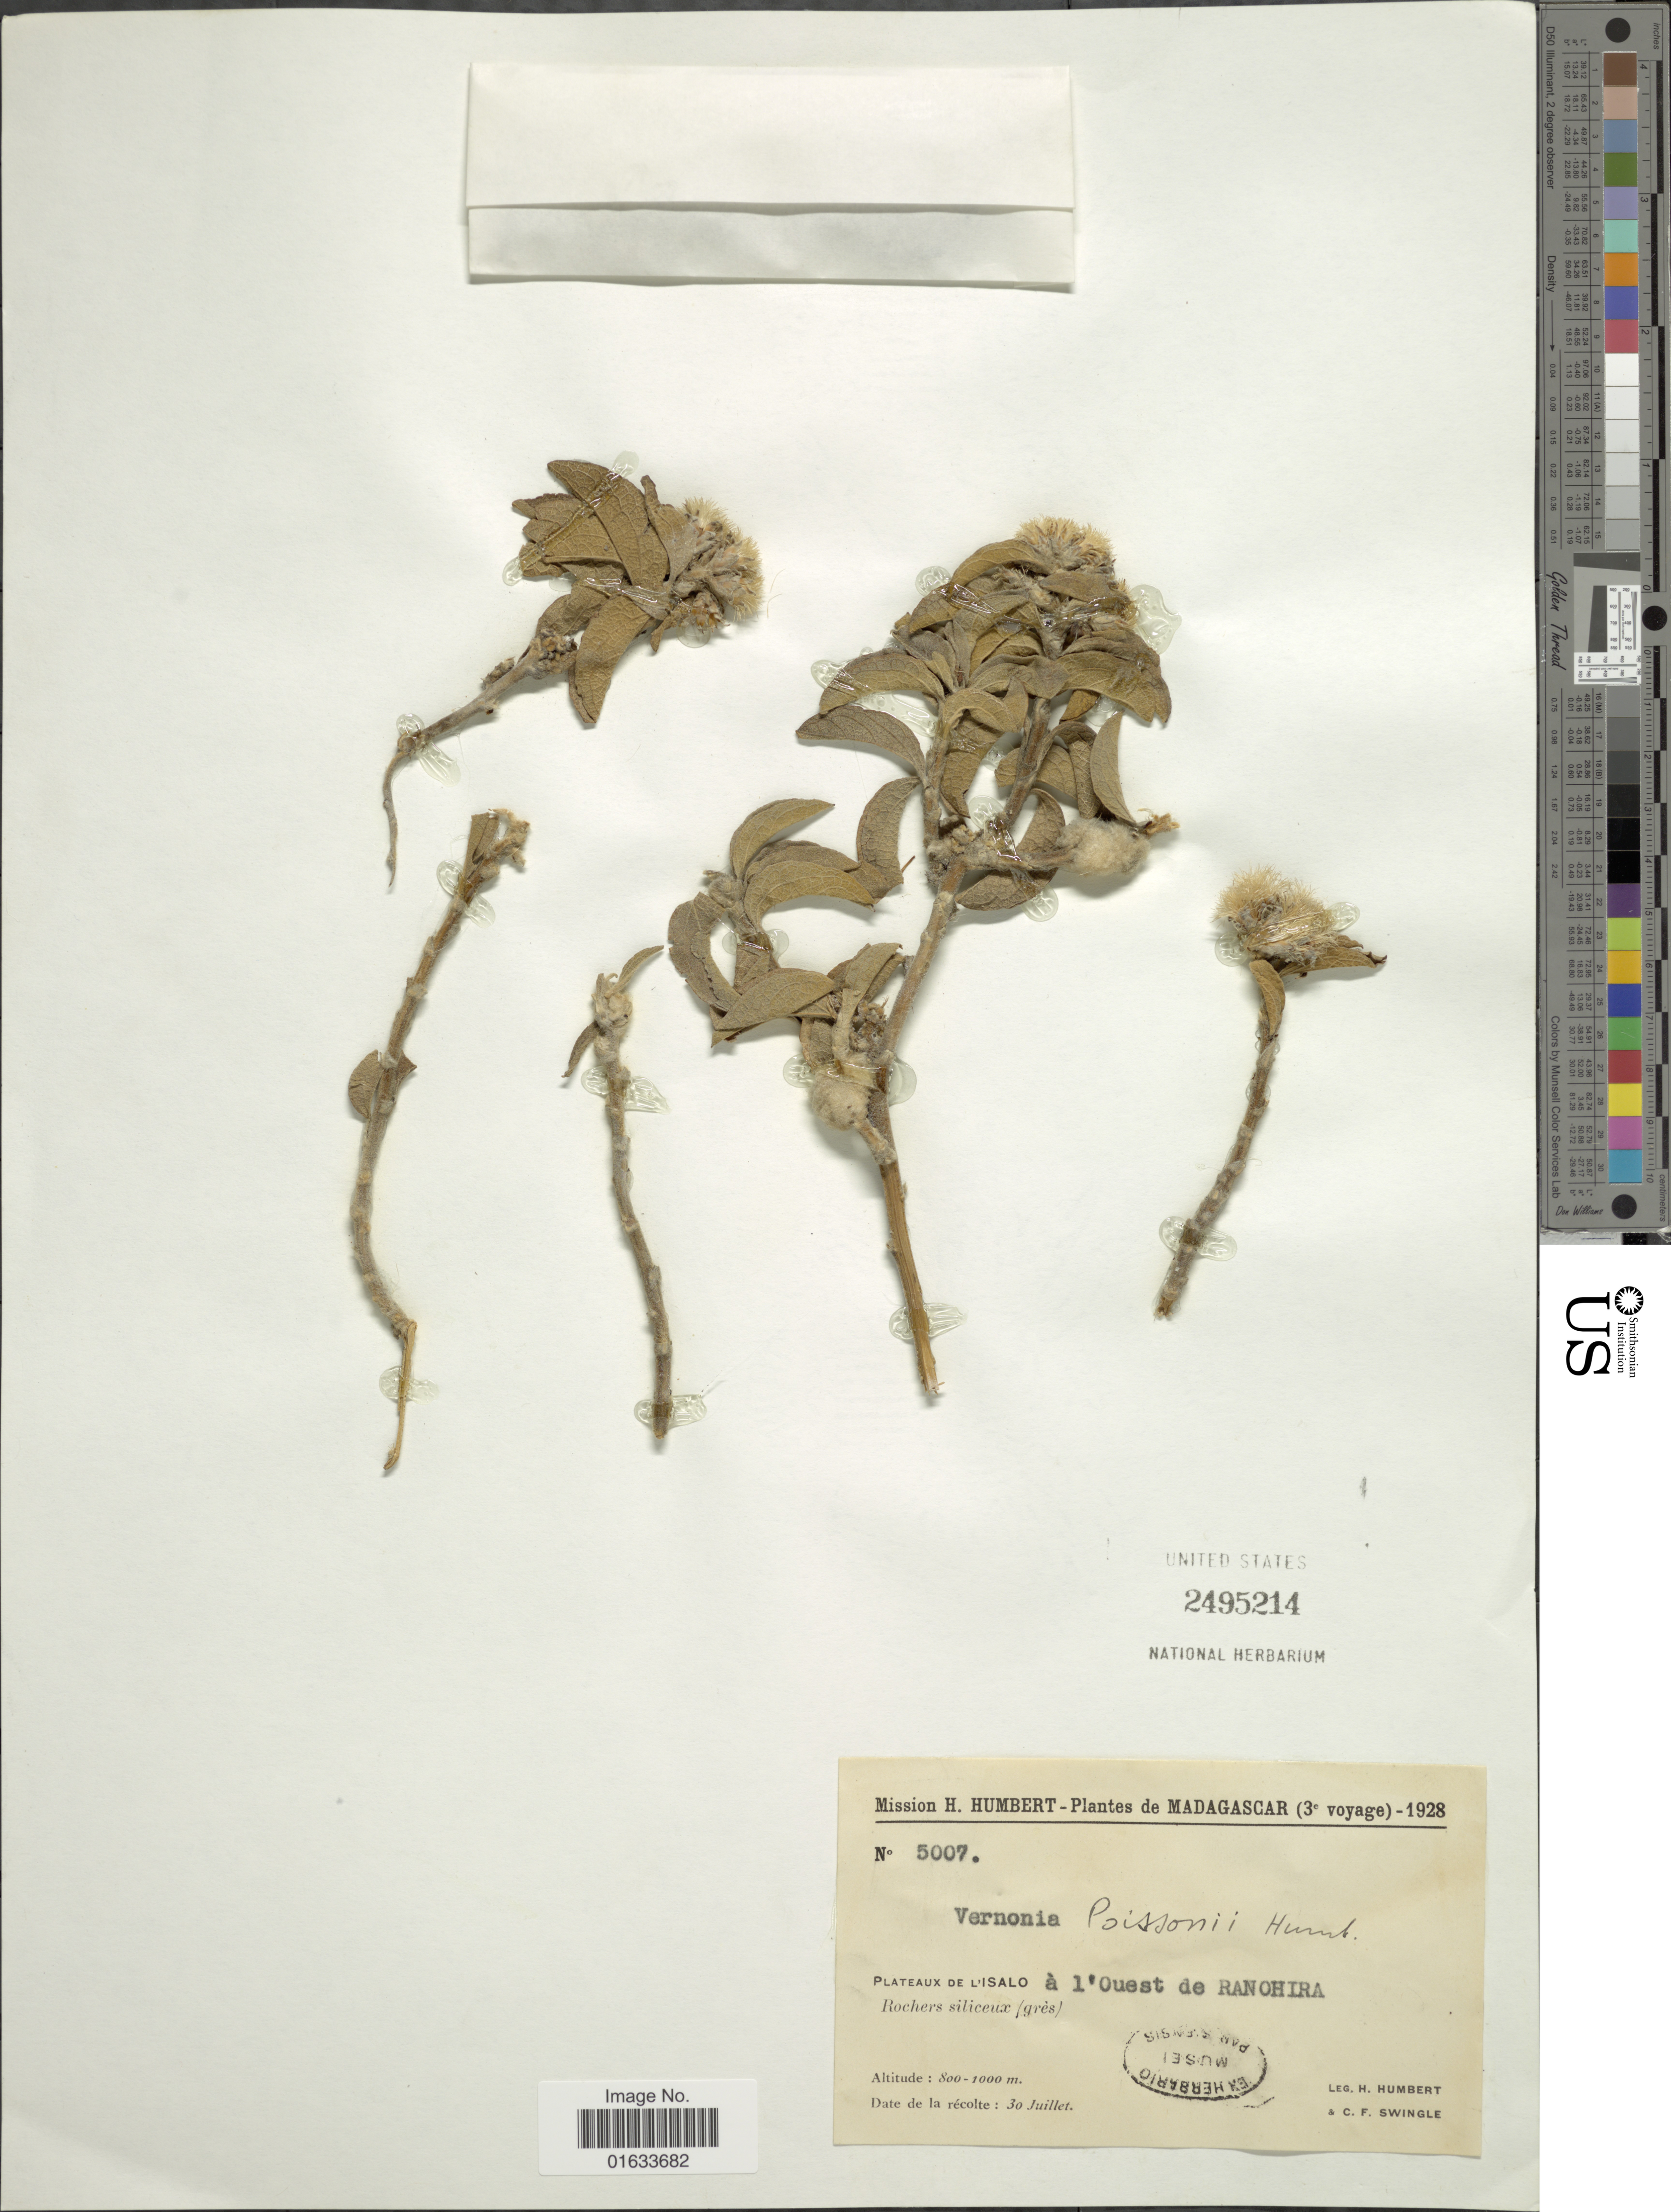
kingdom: Plantae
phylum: Tracheophyta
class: Magnoliopsida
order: Asterales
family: Asteraceae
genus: Distephanus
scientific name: Distephanus poissonii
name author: (Humbert) V.A. Funk & H. Rob.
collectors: H. Humbert & C. Swingle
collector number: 5007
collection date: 1928-07-30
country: Madagascar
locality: Plateux de l'Isalo à l'Ouest de Ranohira.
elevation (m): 800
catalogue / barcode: US 2495214